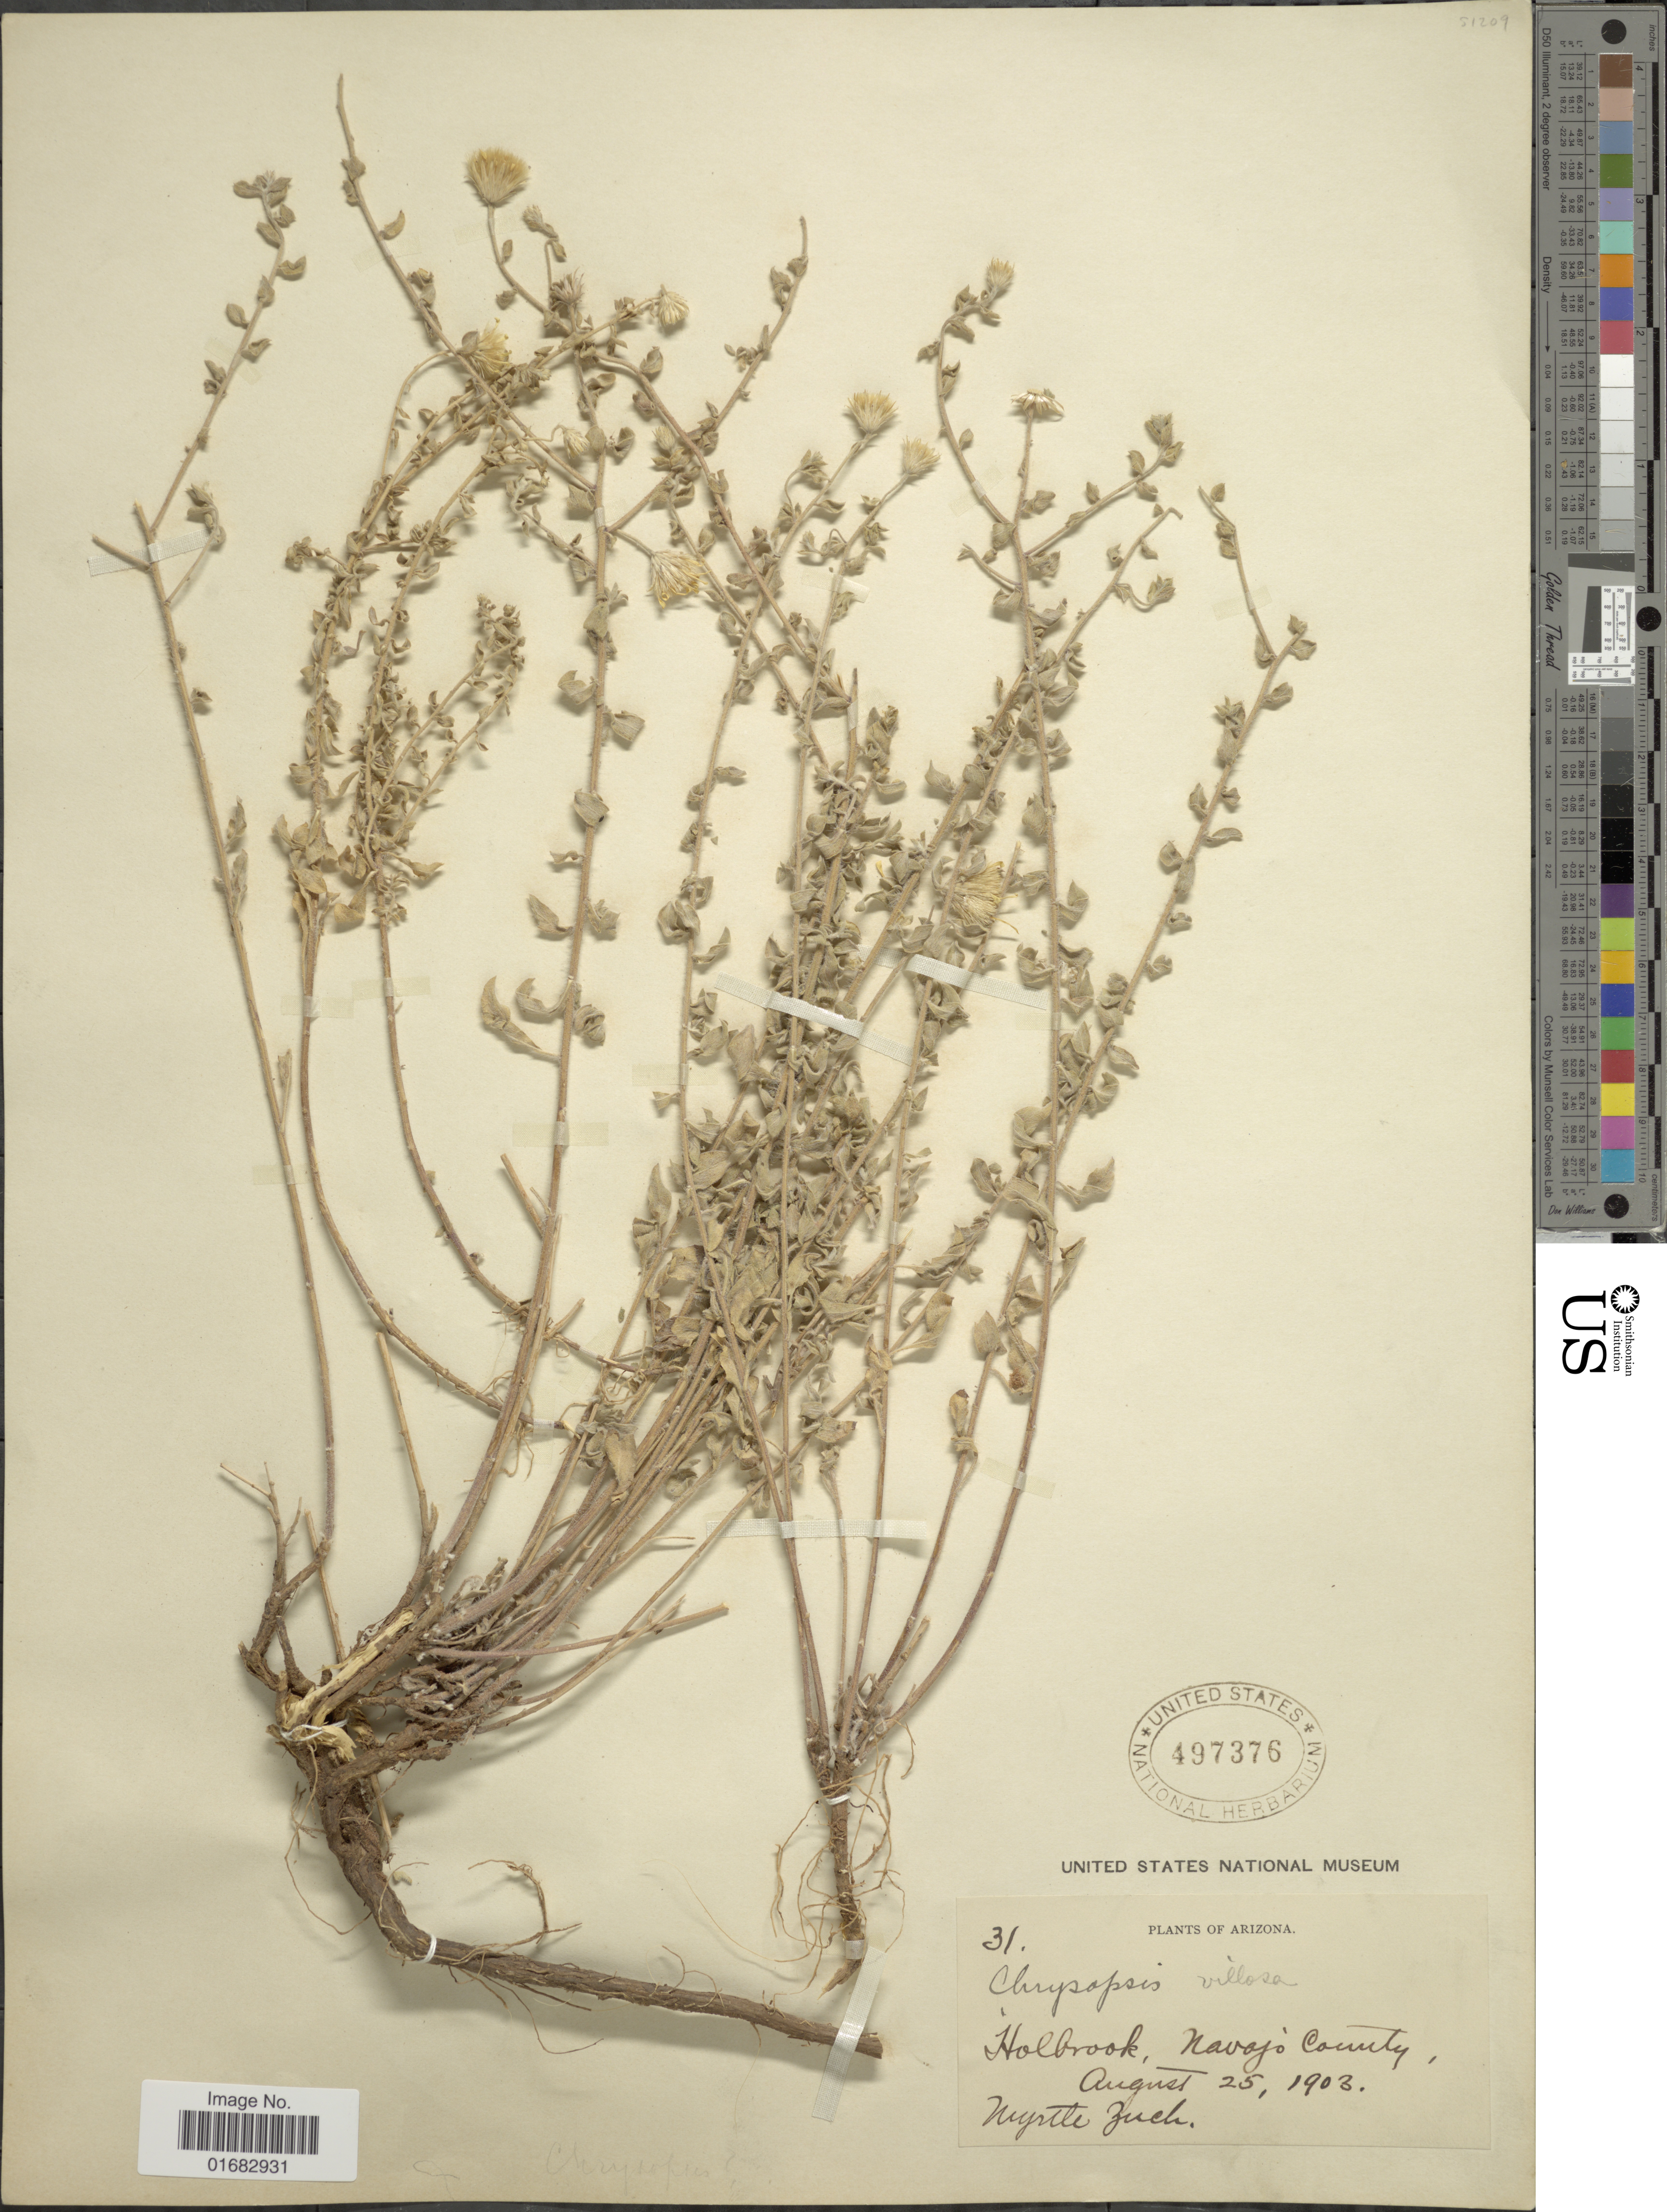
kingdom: Plantae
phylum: Tracheophyta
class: Magnoliopsida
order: Asterales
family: Asteraceae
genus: Heterotheca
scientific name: Heterotheca villosa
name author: (Pursh) Shinners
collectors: M. Zuck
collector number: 31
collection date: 1903-08-25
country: United States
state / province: Arizona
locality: Holbrook, Navajo County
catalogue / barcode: US 497376